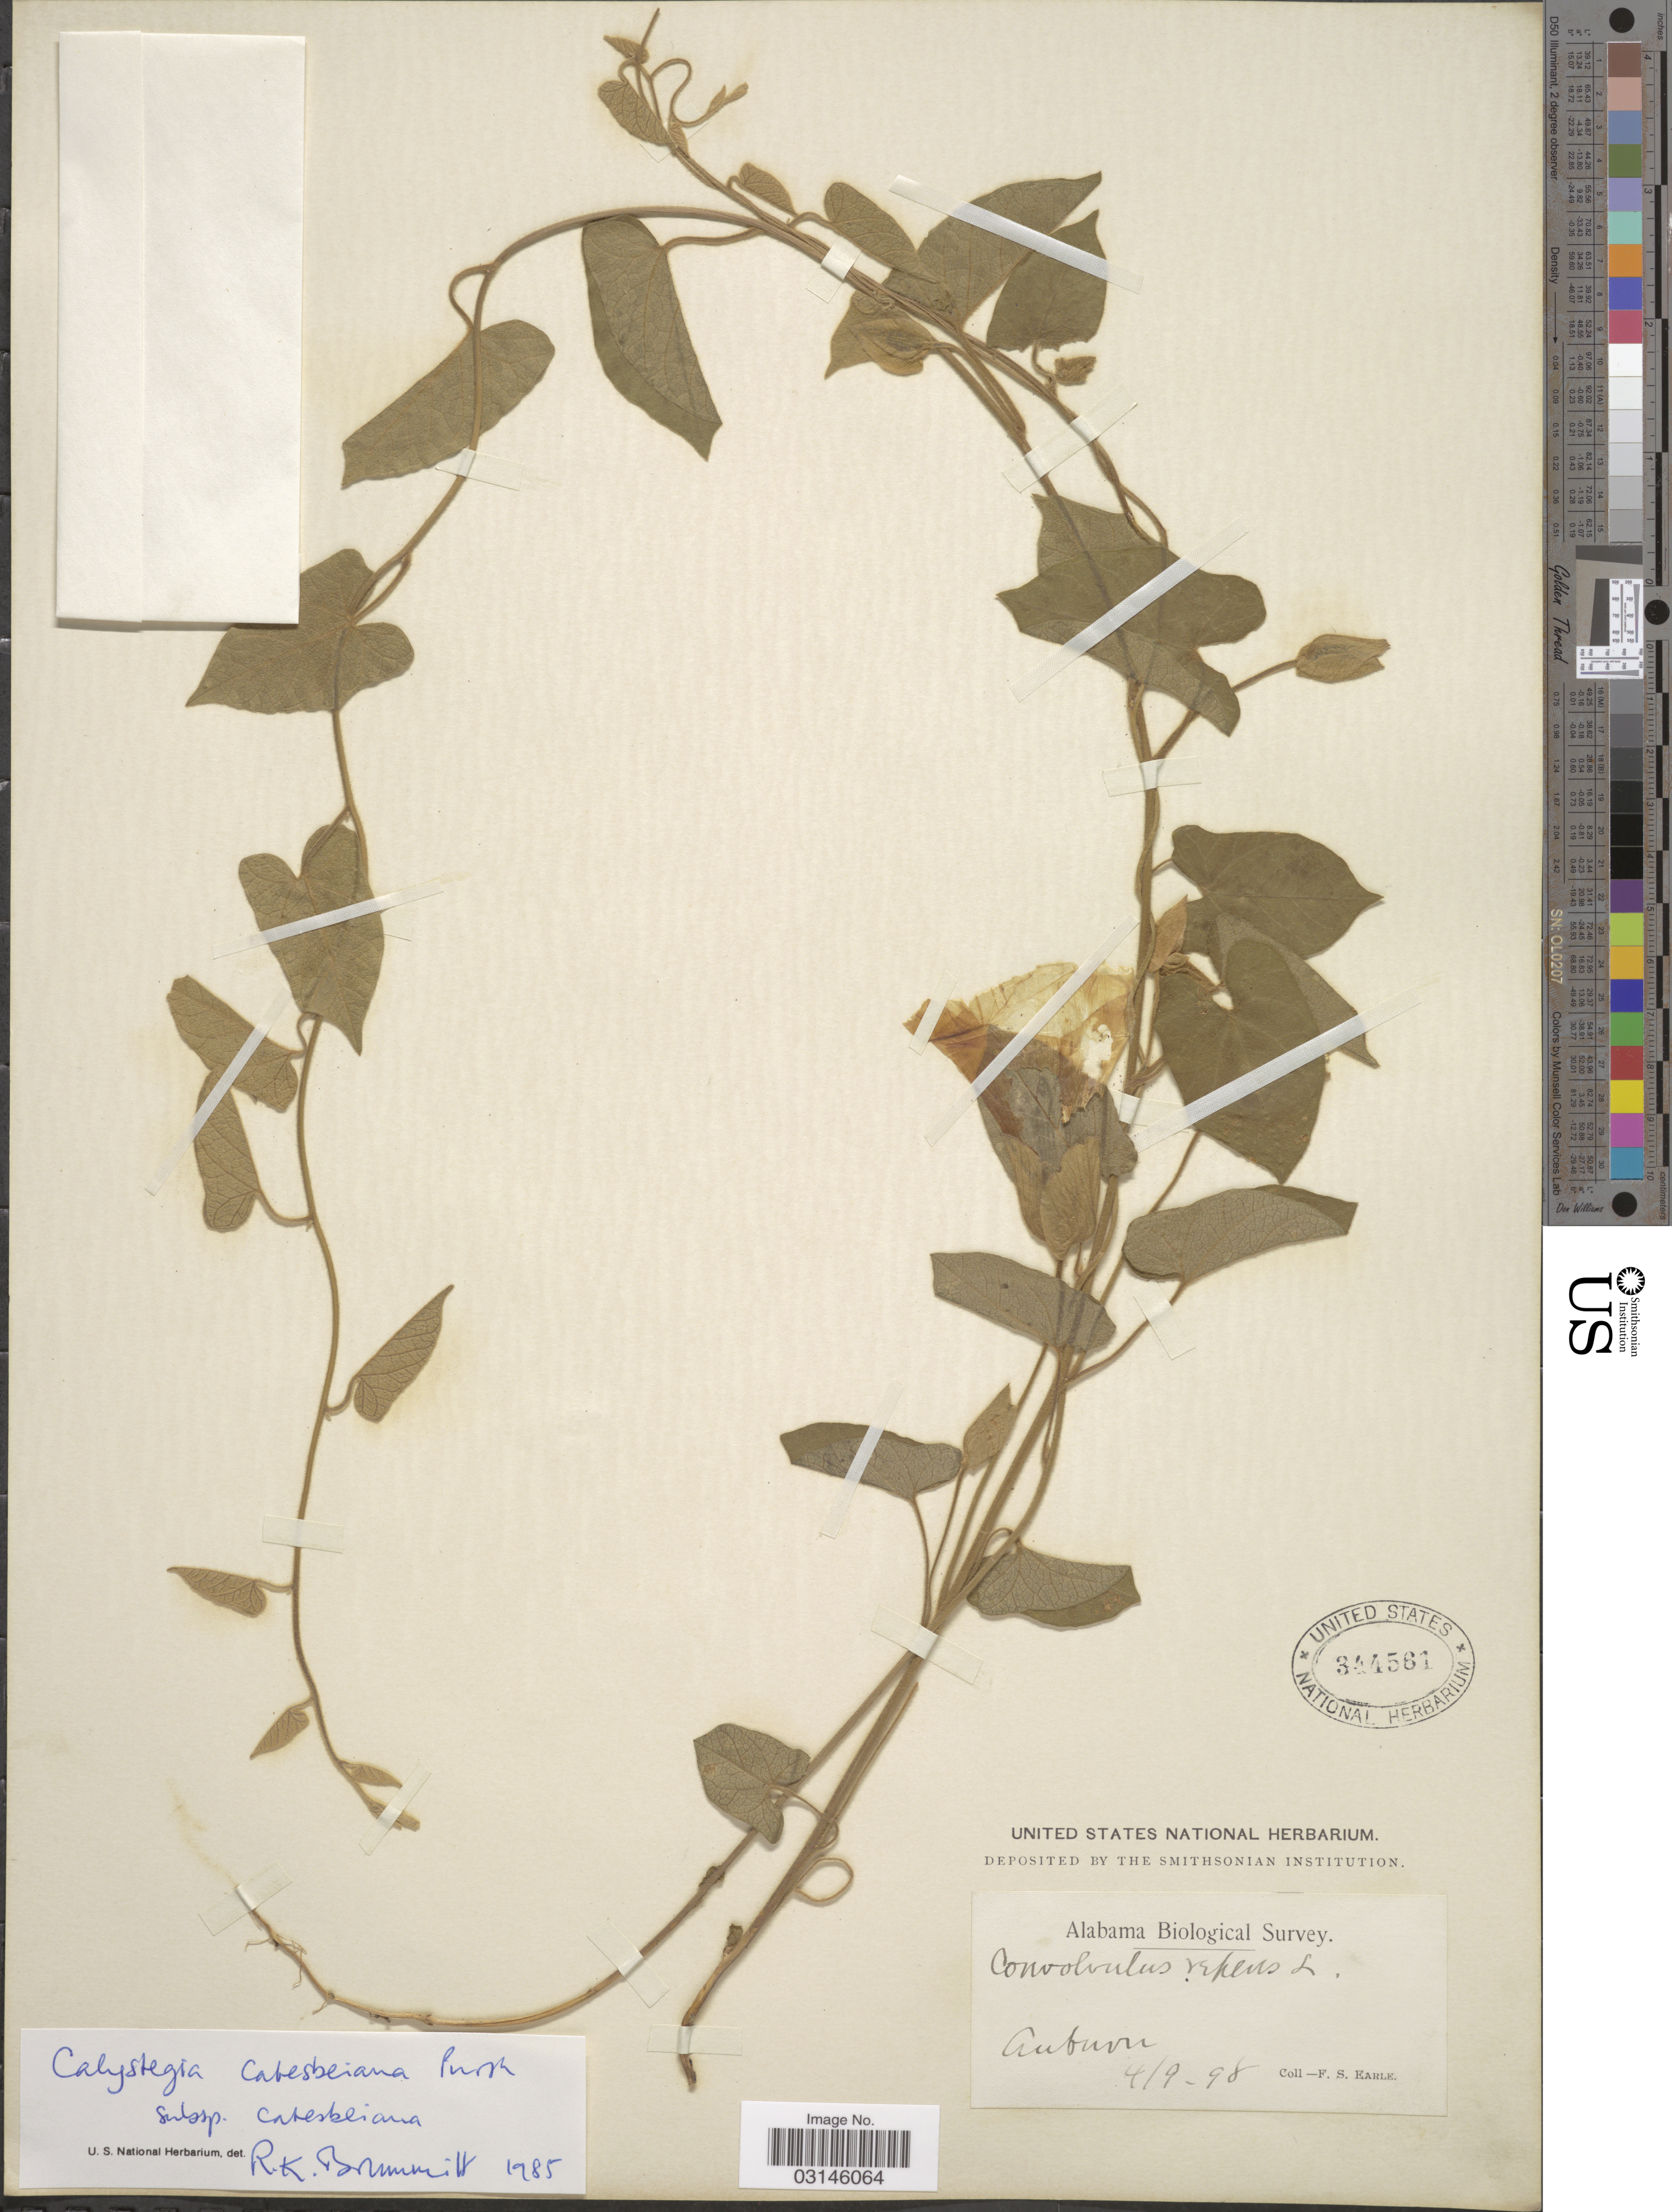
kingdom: Plantae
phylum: Tracheophyta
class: Magnoliopsida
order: Solanales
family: Convolvulaceae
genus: Calystegia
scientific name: Calystegia catesbeiana subsp. catesbeiana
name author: Brummitt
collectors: F. S. Earle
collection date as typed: Transcribed d/m/y: 9/4/98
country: United States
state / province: Alabama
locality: Auburn.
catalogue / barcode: US 344561